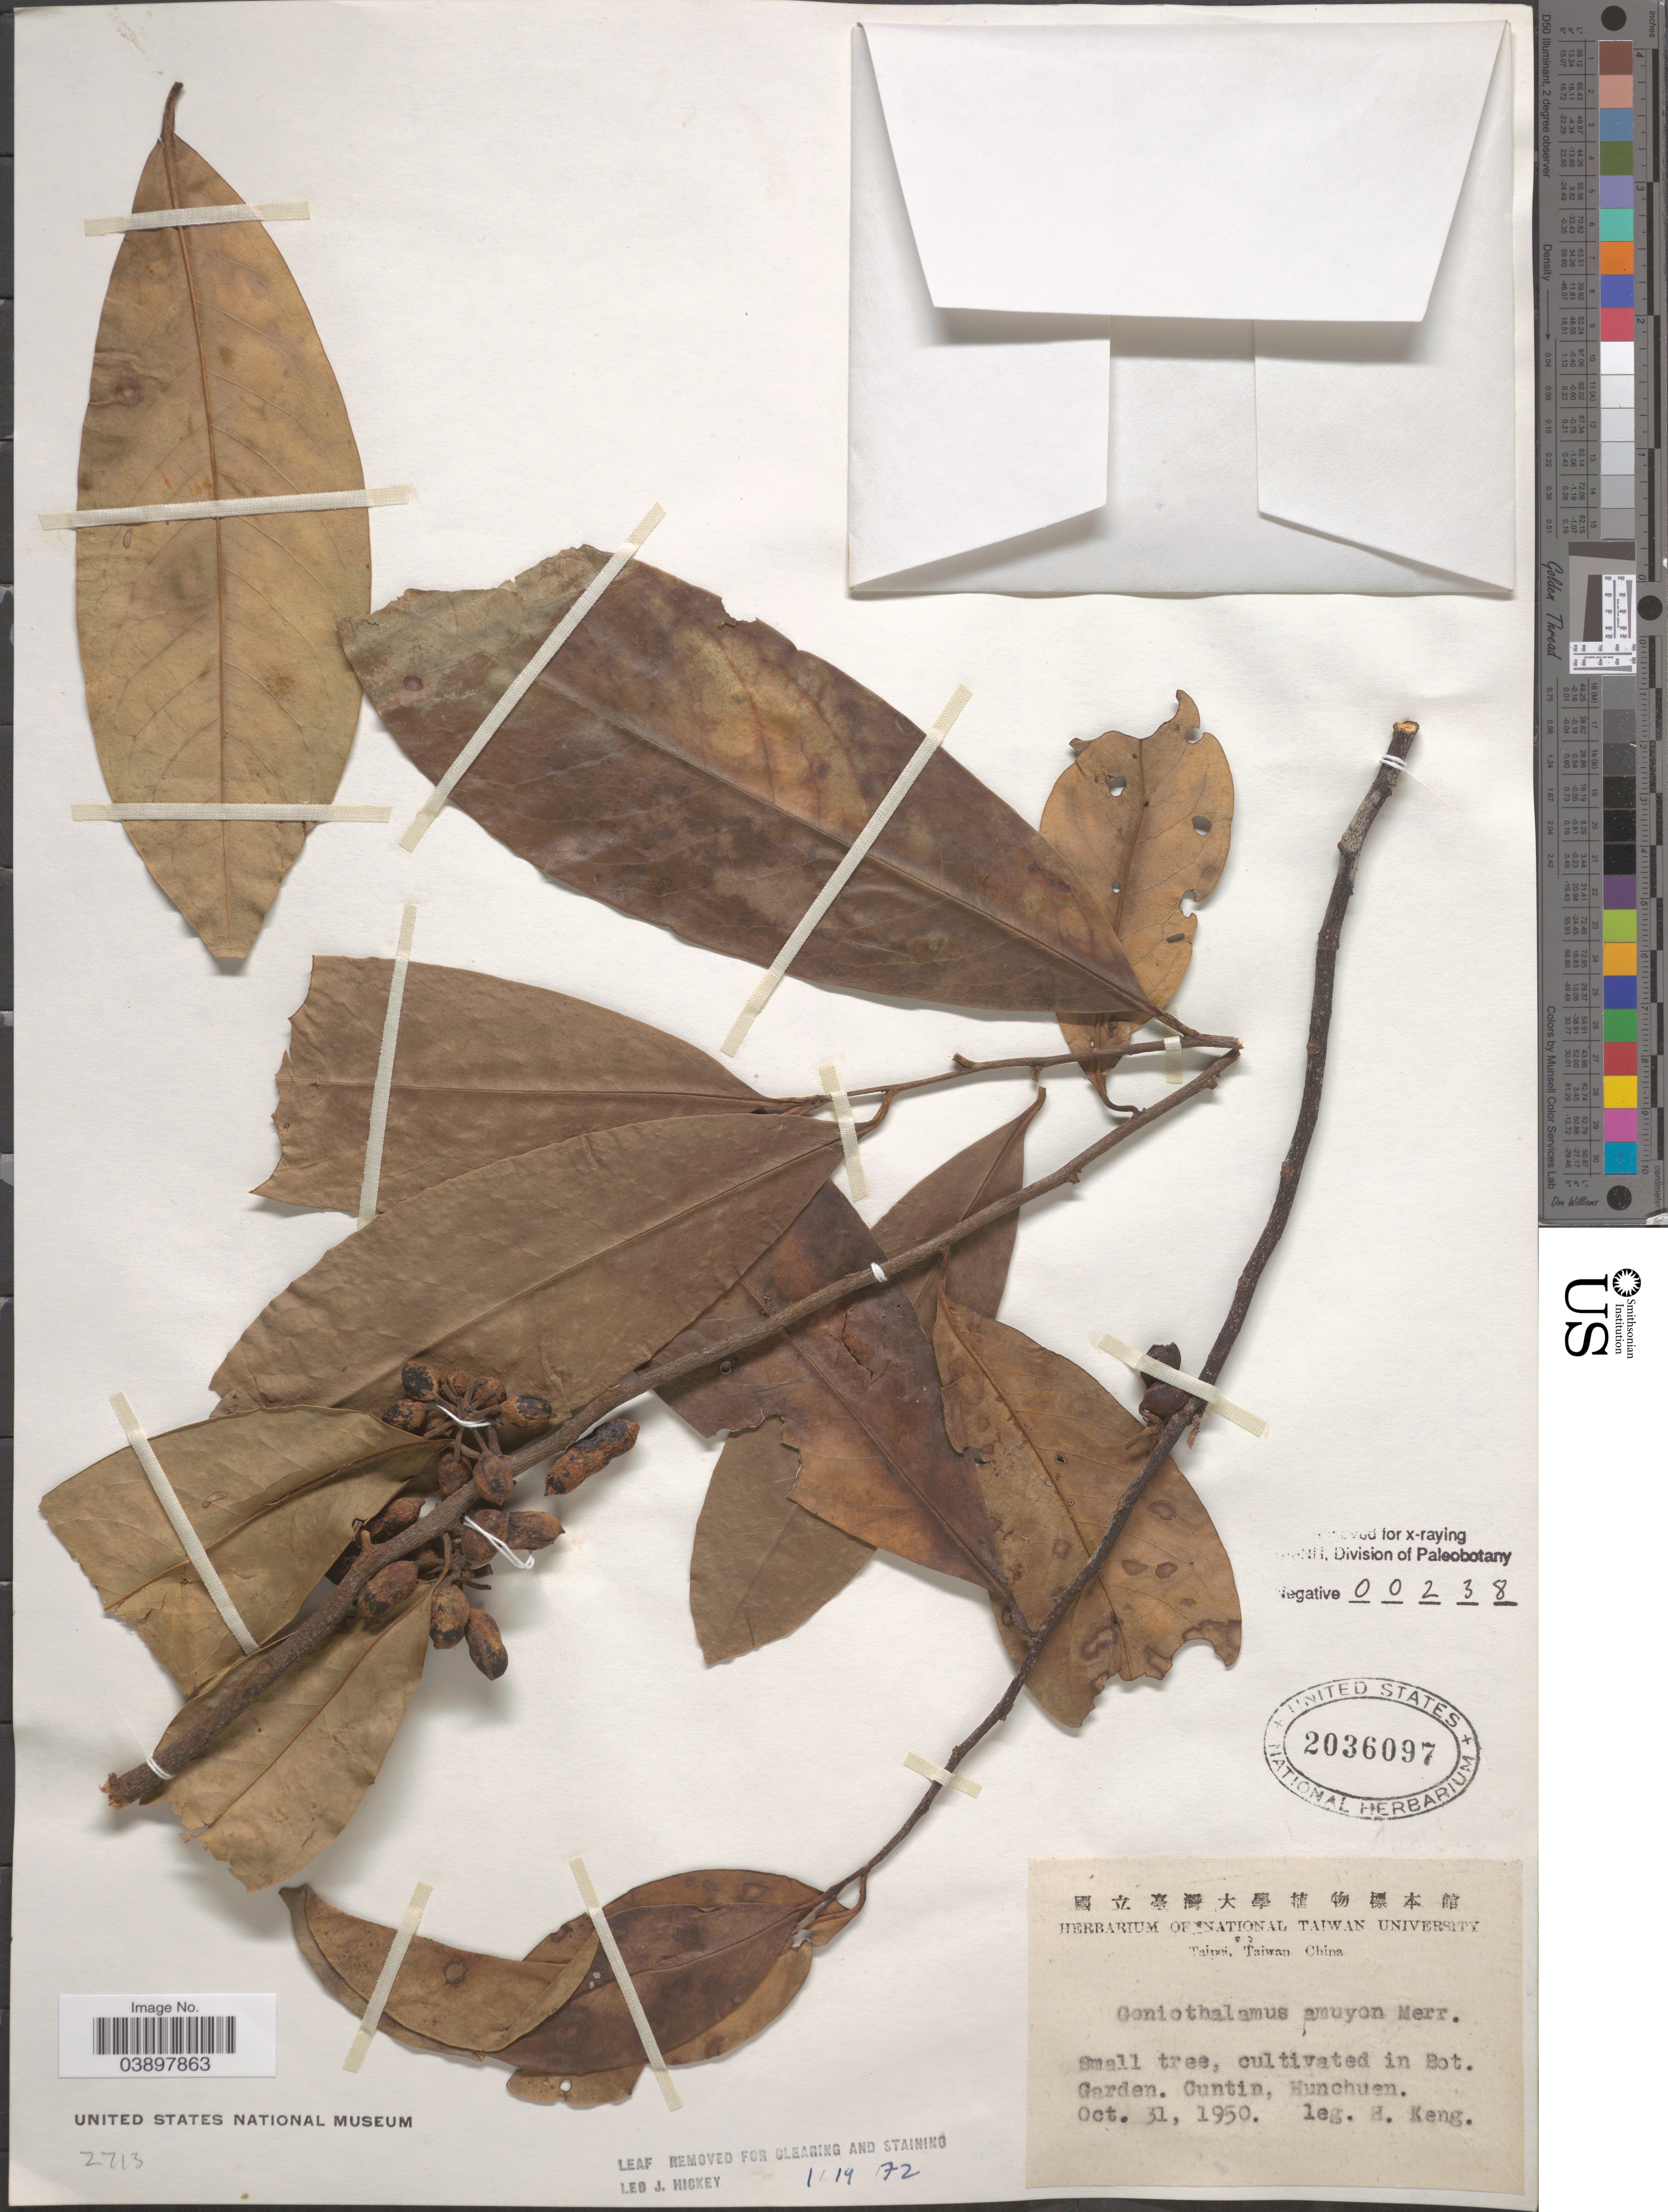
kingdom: Plantae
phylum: Tracheophyta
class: Magnoliopsida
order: Magnoliales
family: Annonaceae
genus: Goniothalamus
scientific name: Goniothalamus amuyon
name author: (Blanco) Merr.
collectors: H. Keng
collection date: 1950-10-31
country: Taiwan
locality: In Bot, garden. Cuntin, Hunchuen.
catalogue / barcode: US 2036097